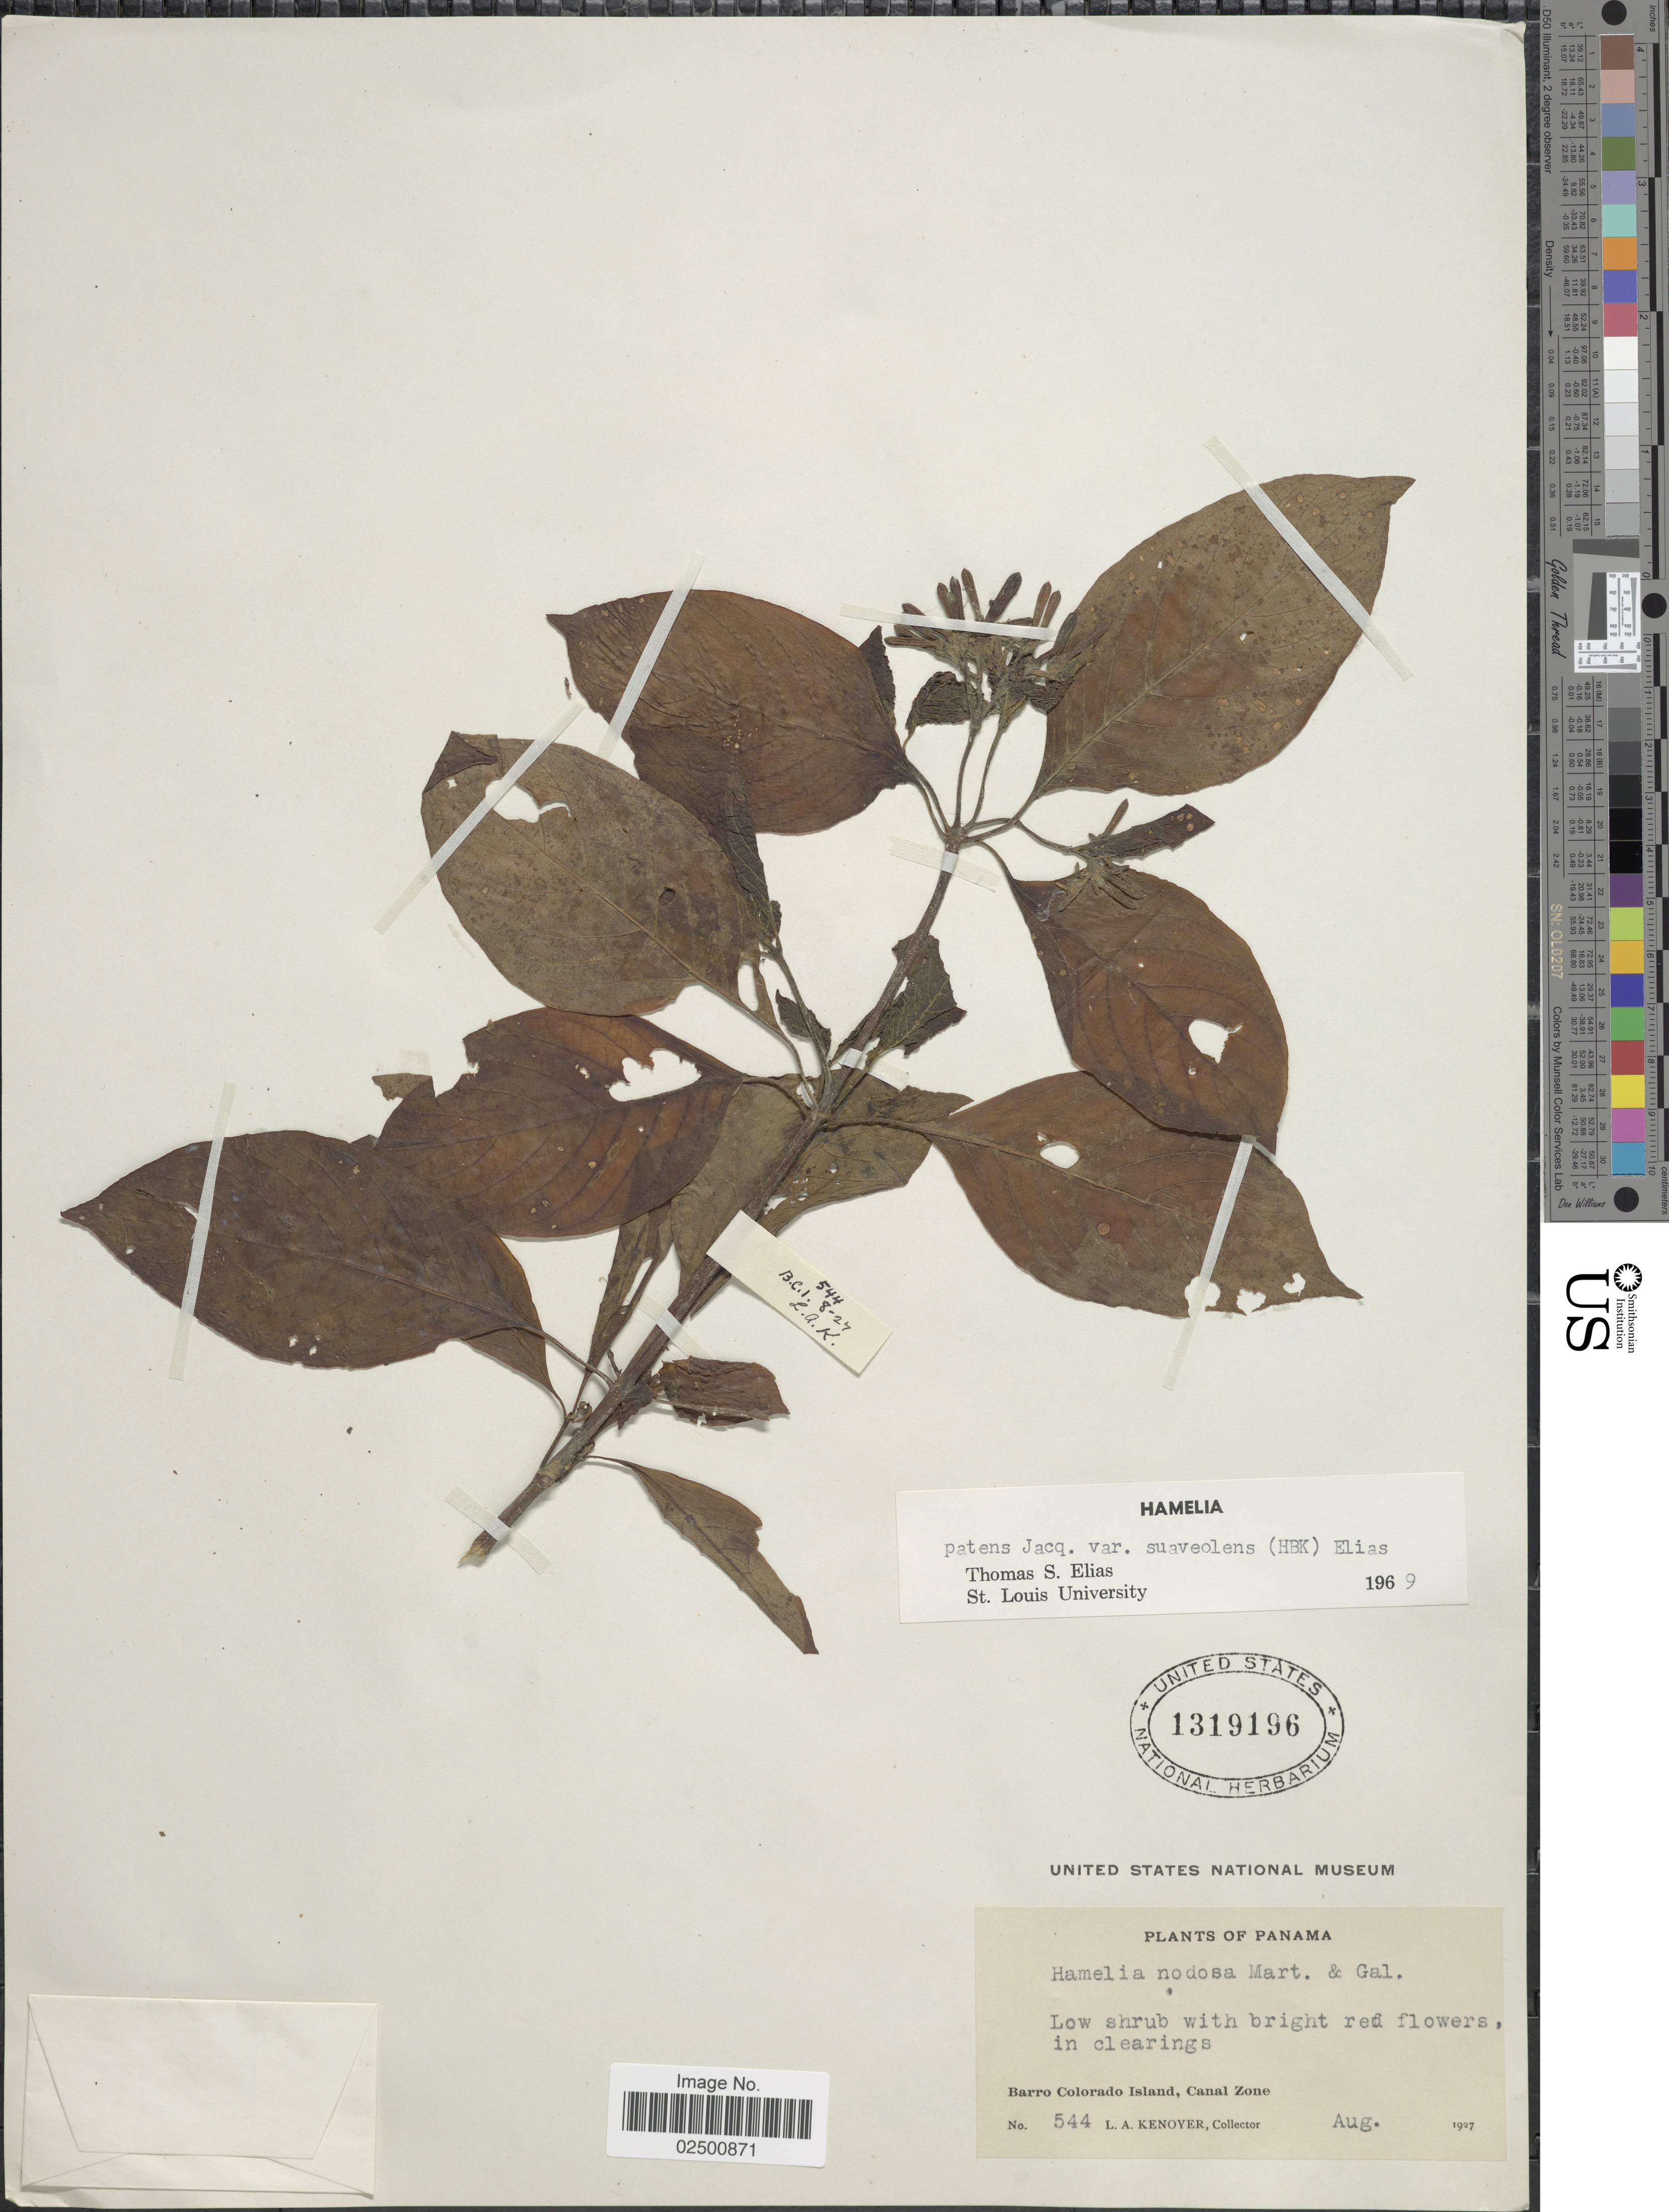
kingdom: Plantae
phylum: Tracheophyta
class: Magnoliopsida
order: Gentianales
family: Rubiaceae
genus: Hamelia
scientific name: Hamelia patens var. suaveolens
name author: (Kunth)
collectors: L. A. Kenoyer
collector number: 544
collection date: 1927-08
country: Panama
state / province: Panamá Oeste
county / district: Canal Zone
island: Barro Colorado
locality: Barro Colorado Island, Canal Zone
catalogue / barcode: US 1319196